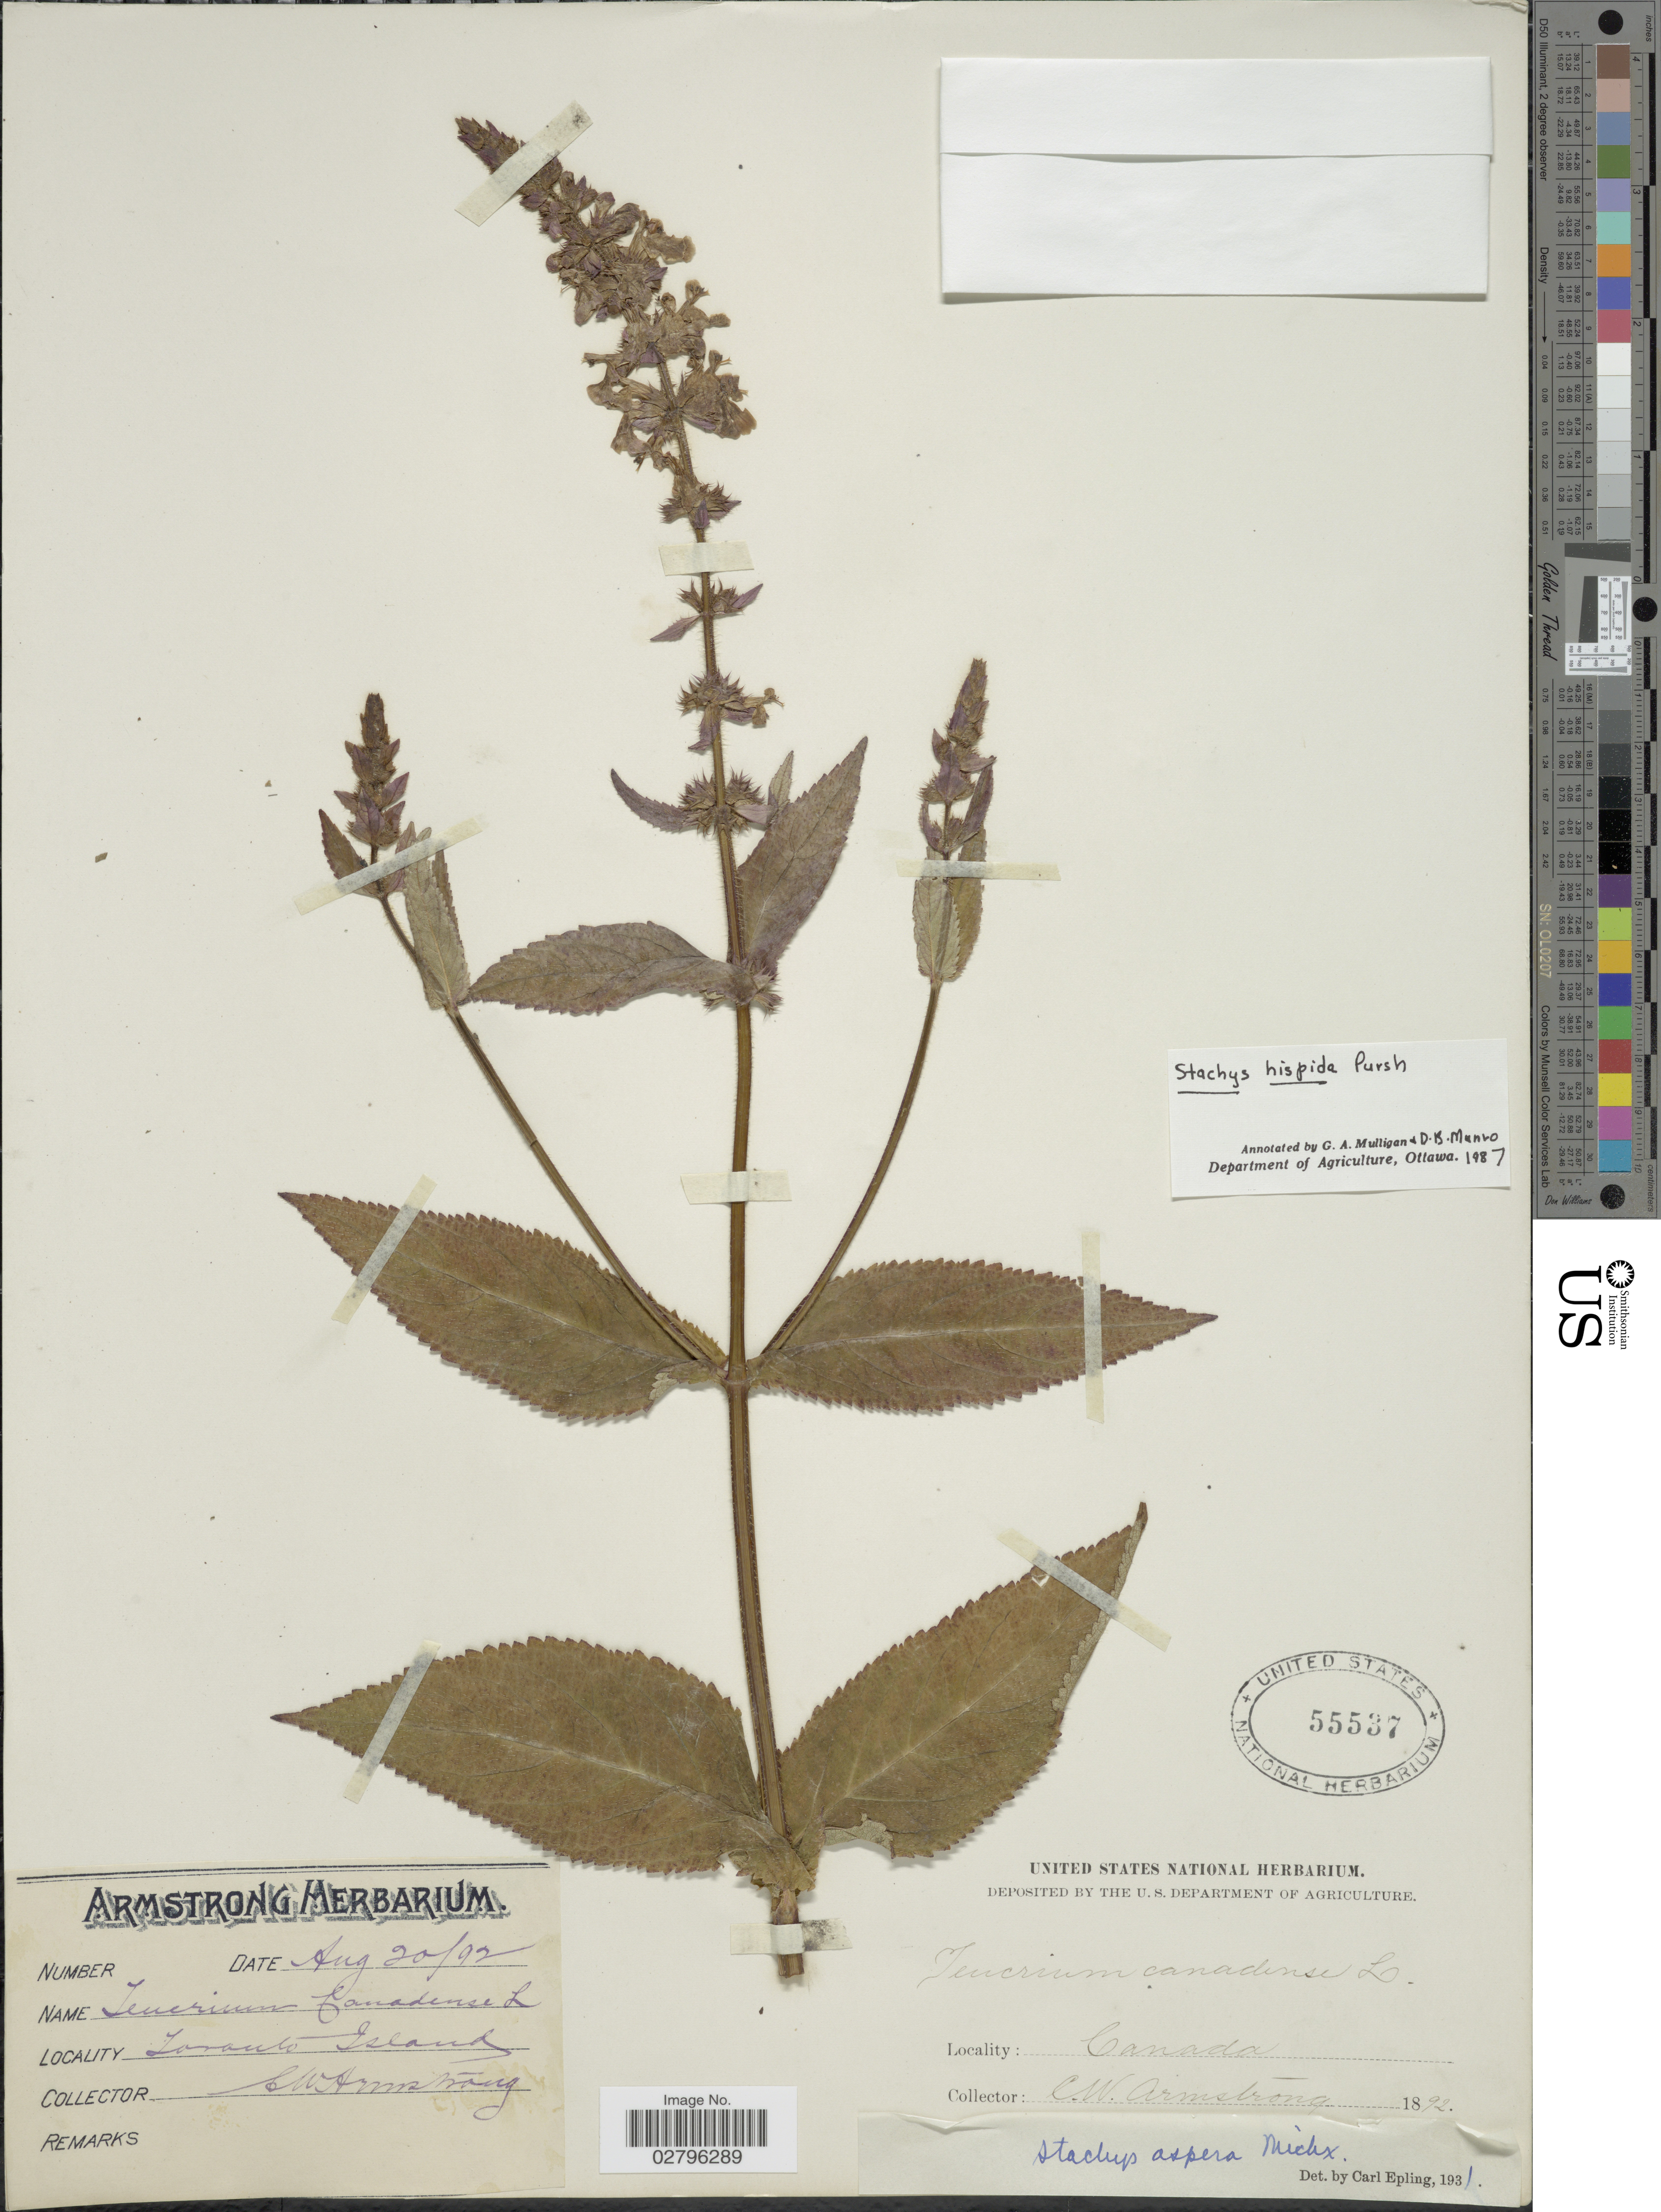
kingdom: Plantae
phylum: Tracheophyta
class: Magnoliopsida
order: Lamiales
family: Lamiaceae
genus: Stachys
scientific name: Stachys hispida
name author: Pursh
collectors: C. W. Armstrong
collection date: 1892-08-20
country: Canada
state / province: Ontario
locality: Toronto Island.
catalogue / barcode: US 55537